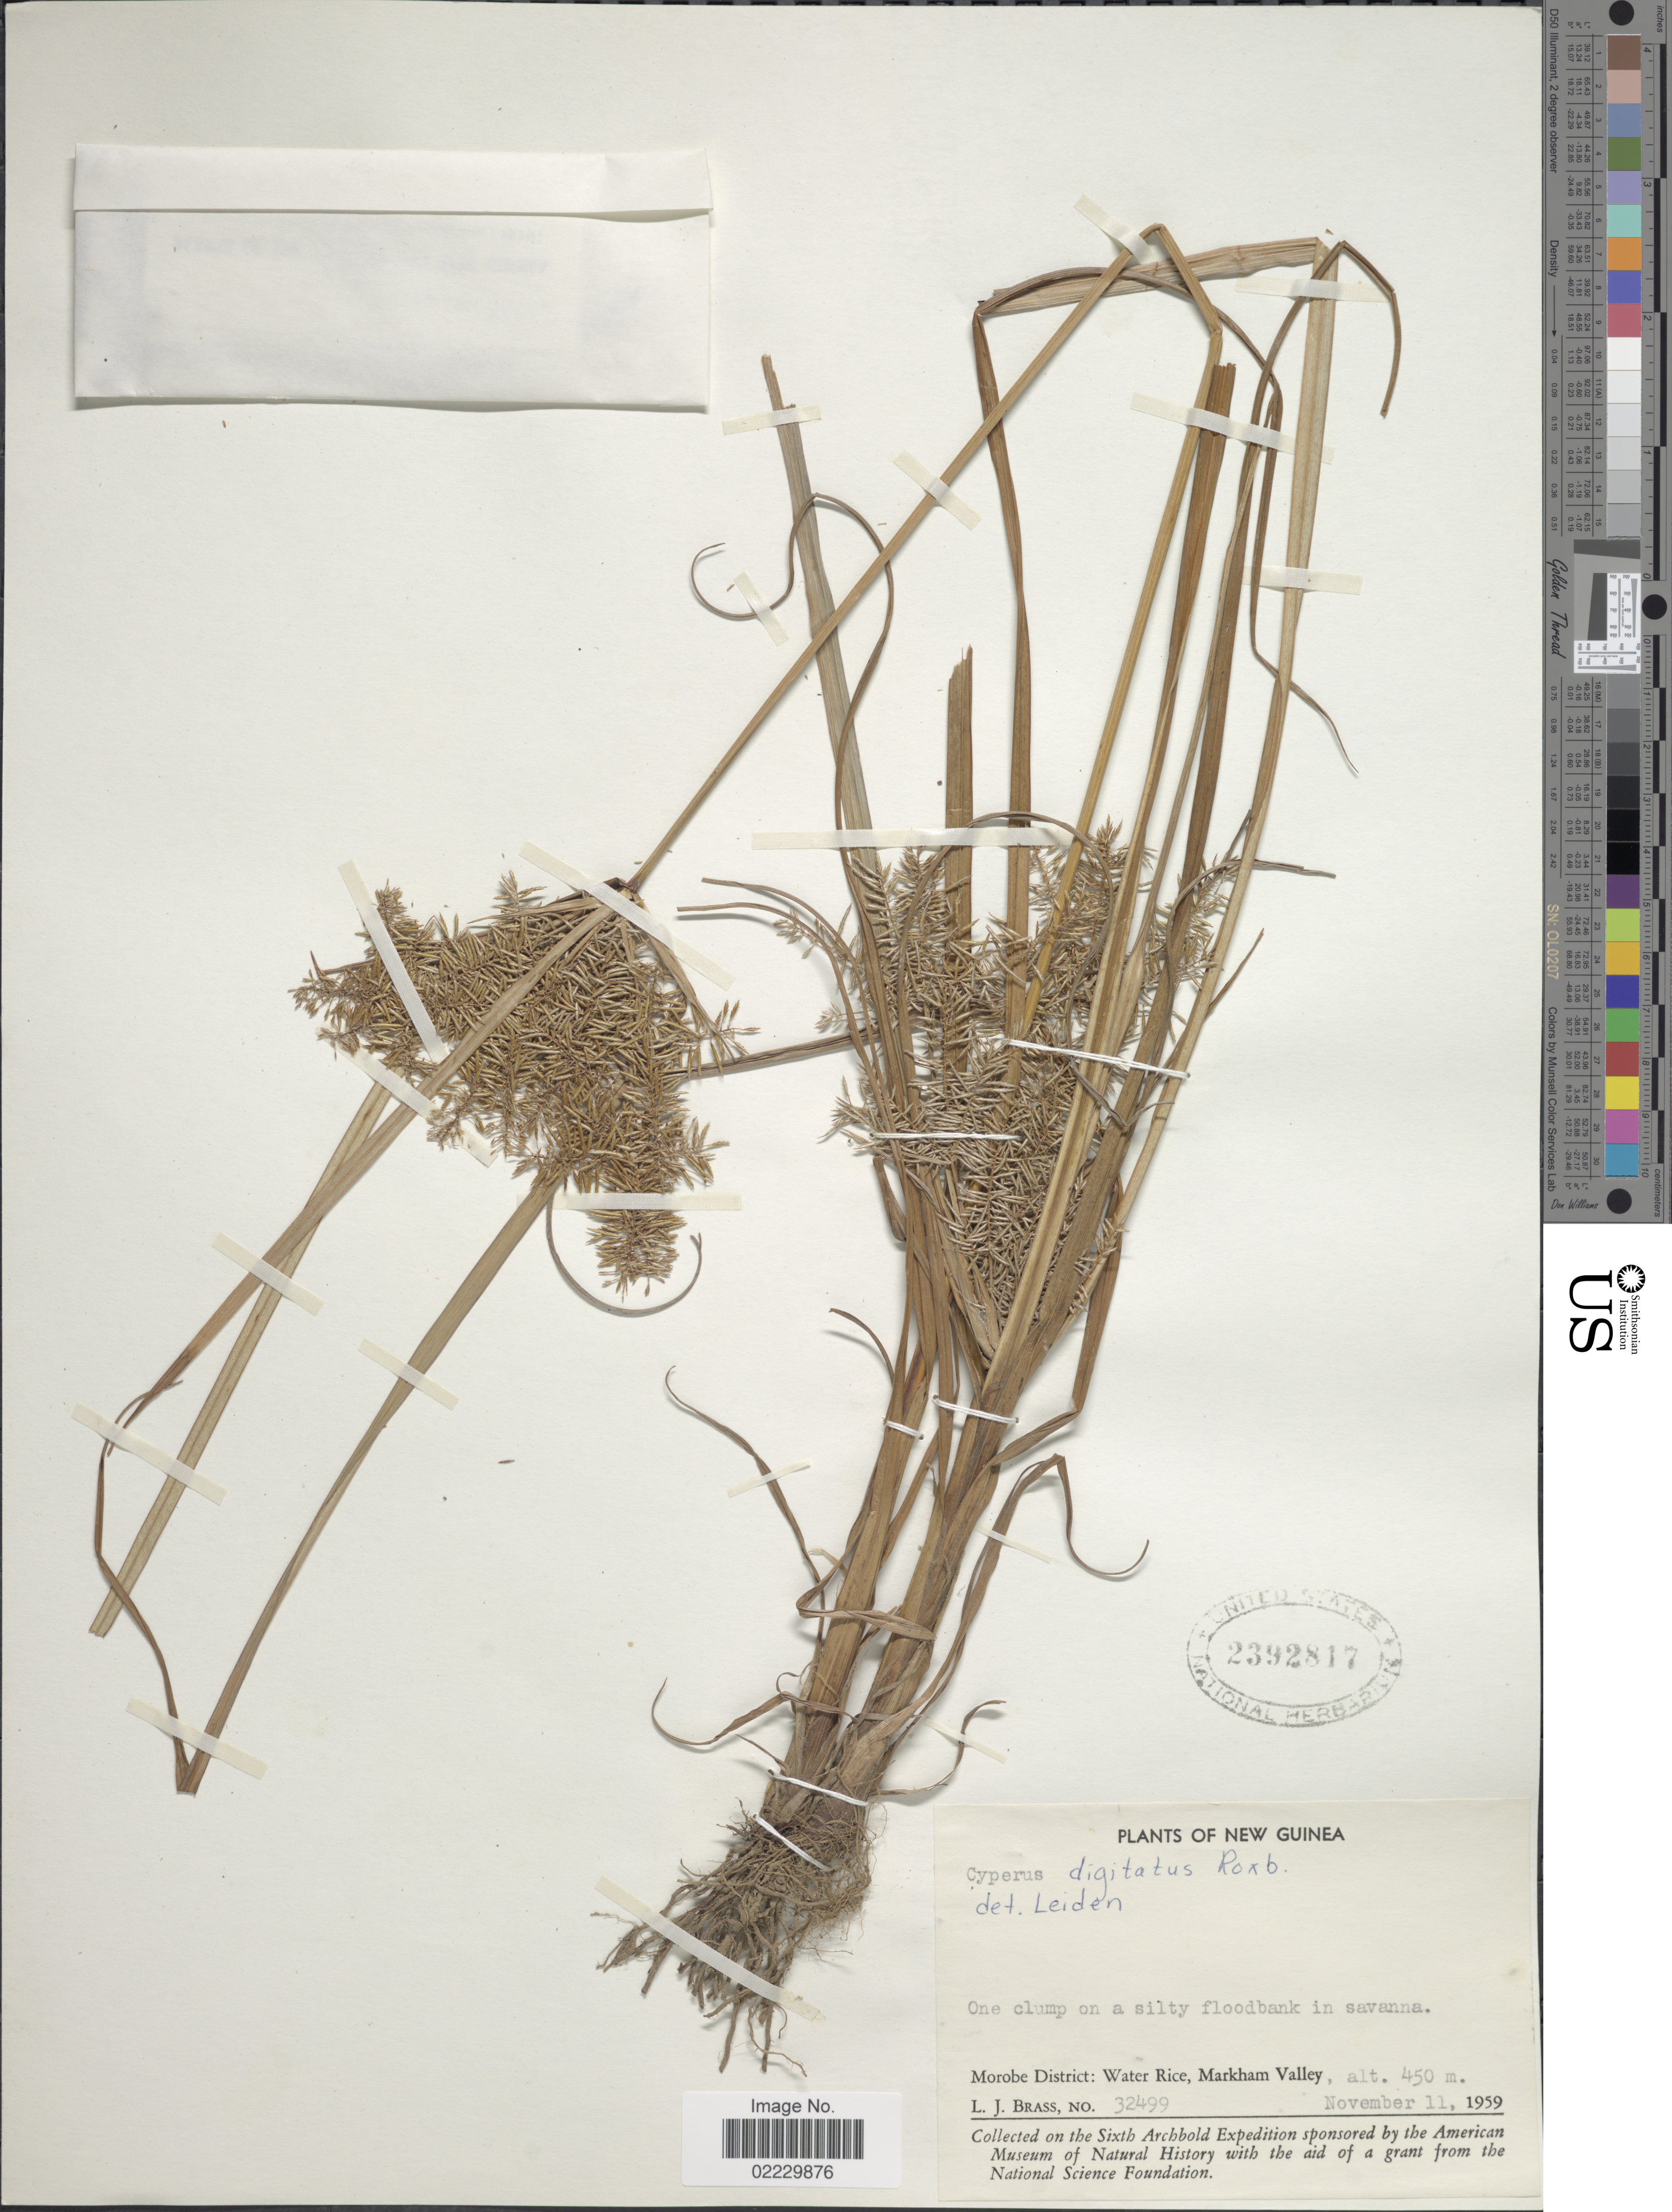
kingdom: Plantae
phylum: Tracheophyta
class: Liliopsida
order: Poales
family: Cyperaceae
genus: Cyperus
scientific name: Cyperus digitatus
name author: Roxb.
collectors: L. J. Brass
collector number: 32499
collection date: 1959-11-11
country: Papua New Guinea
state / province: Morobe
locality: New Guinea. Morobe District: Water Rice, Markham Valley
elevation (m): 450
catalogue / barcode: US 2392817